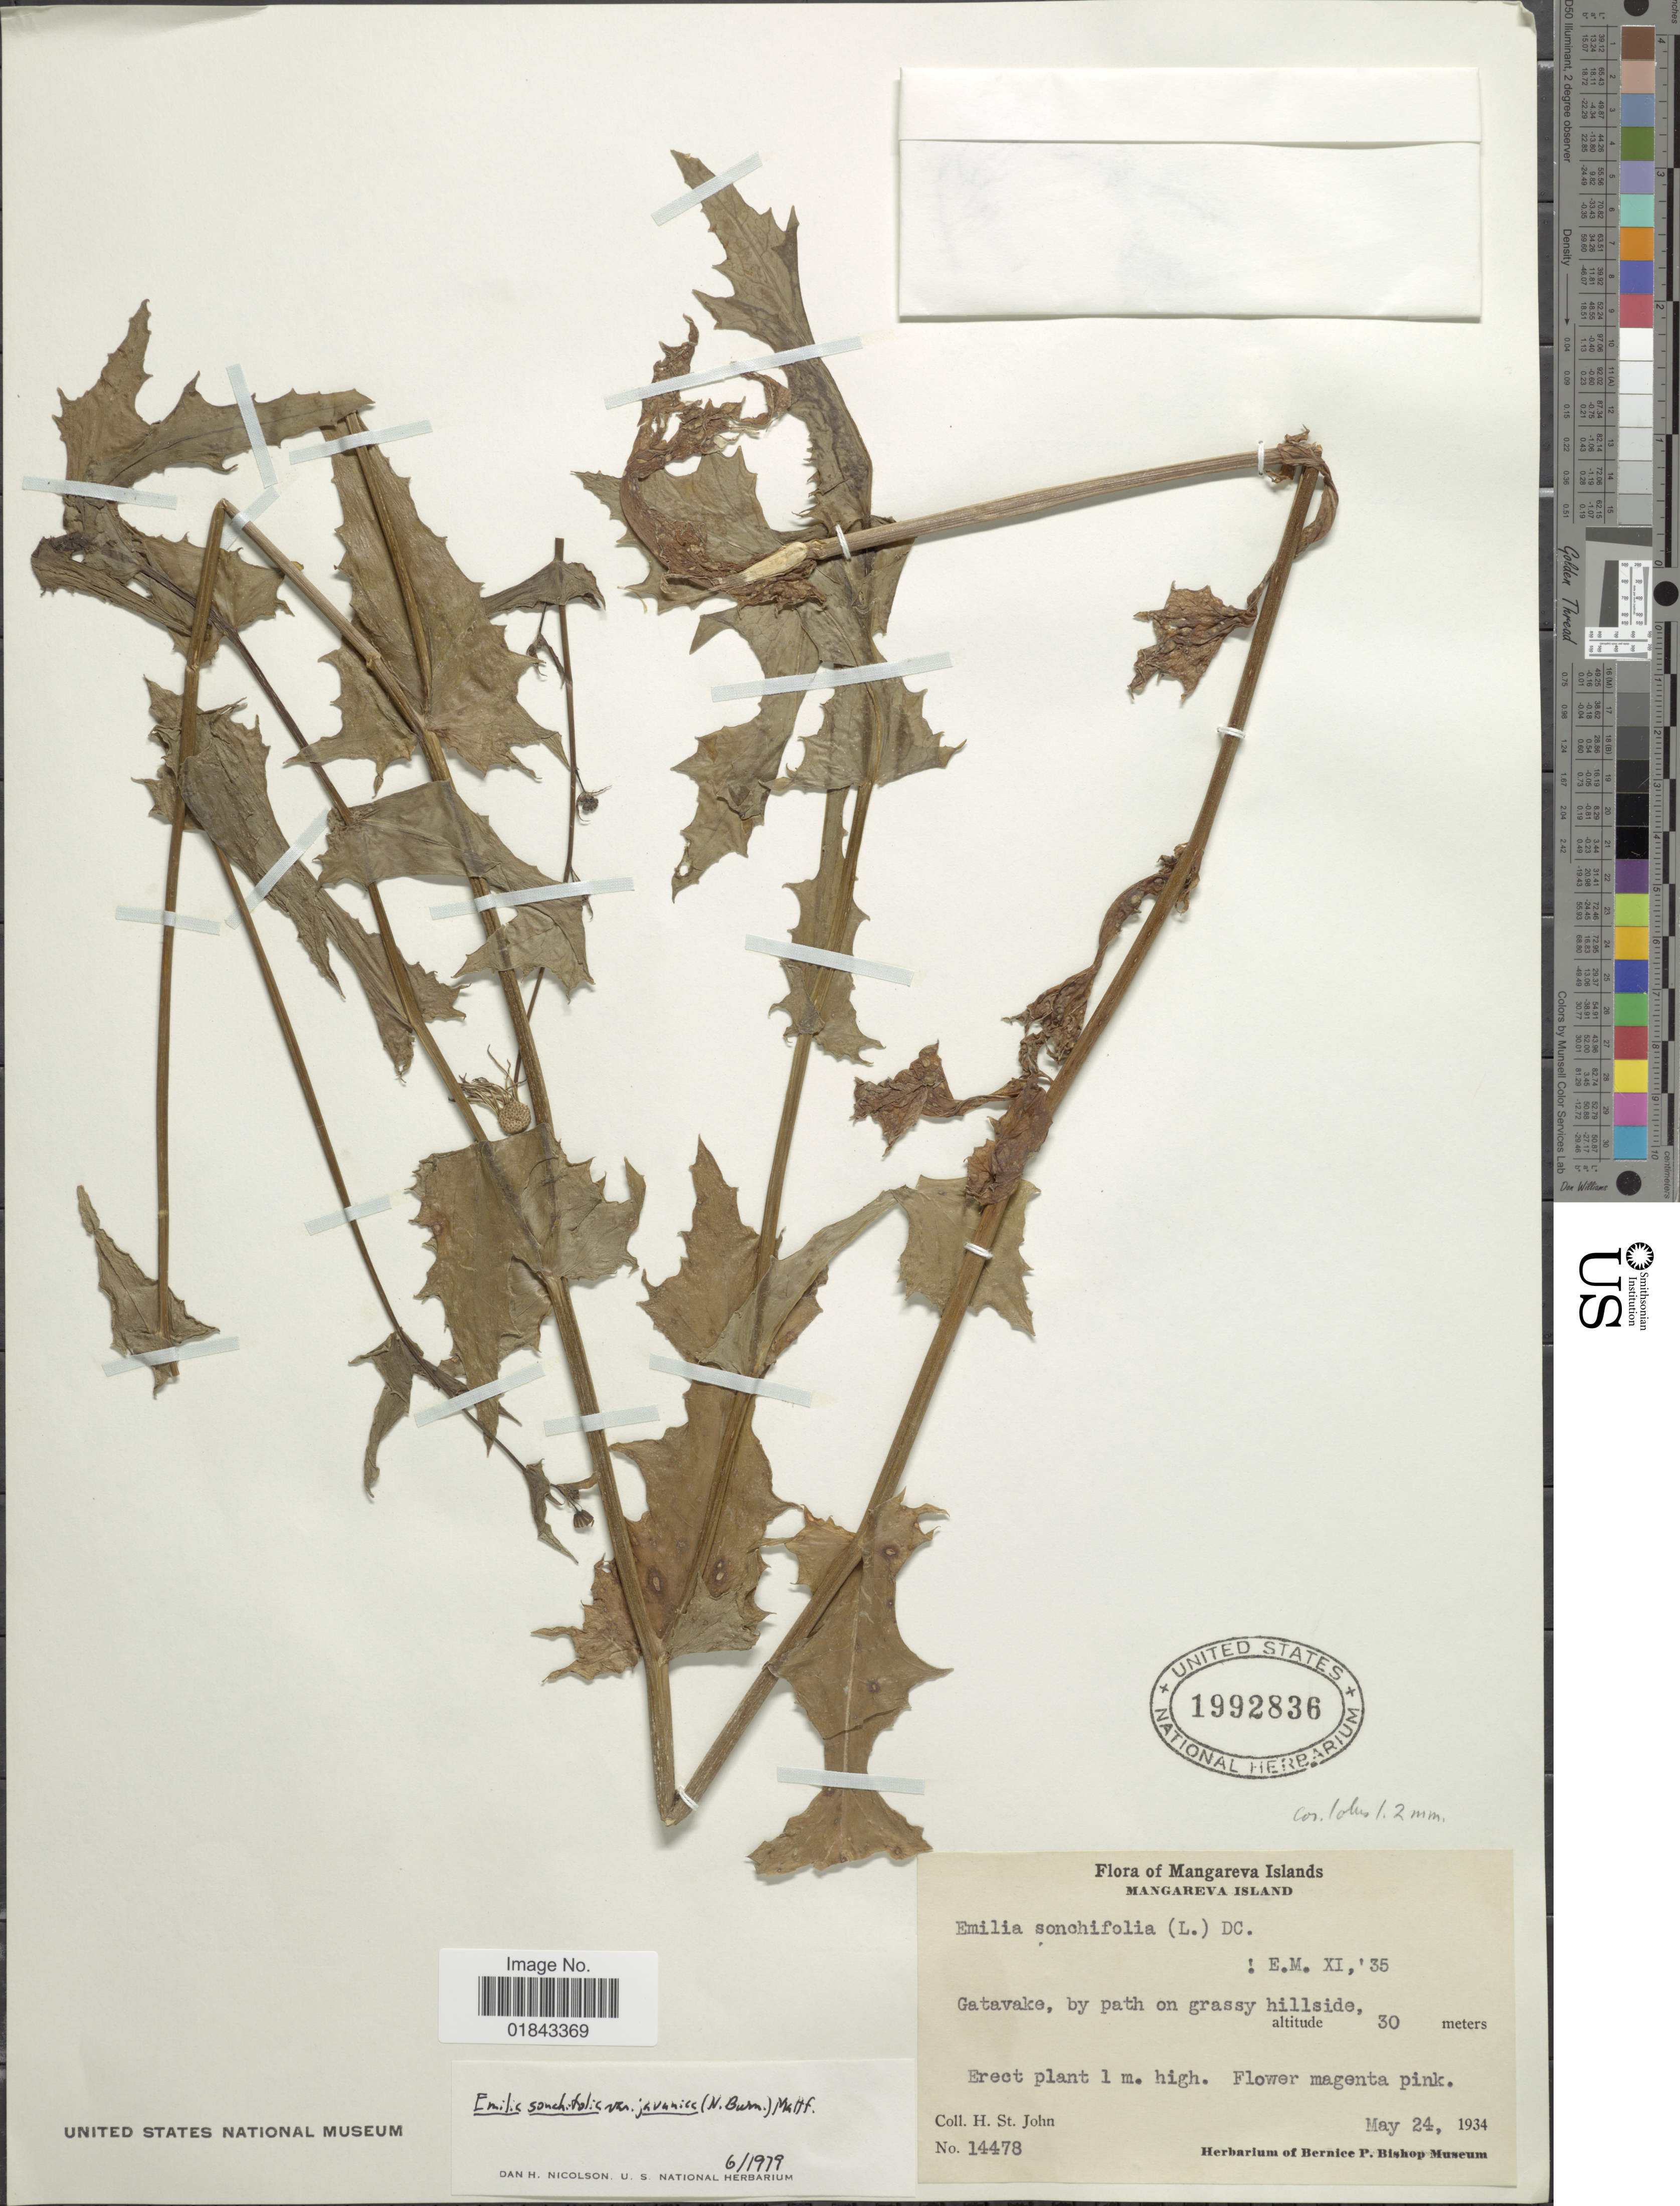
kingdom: Plantae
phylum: Tracheophyta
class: Magnoliopsida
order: Asterales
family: Asteraceae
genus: Emilia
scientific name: Emilia sonchifolia var. javanica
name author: (Burm. f.) Mattf.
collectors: H. St. John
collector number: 14478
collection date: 1934-05-24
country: French Polynesia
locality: Mangareva Islands, Mangareva Island, Gatavake, by path on grassy hillside.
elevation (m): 30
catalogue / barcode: US 1992836